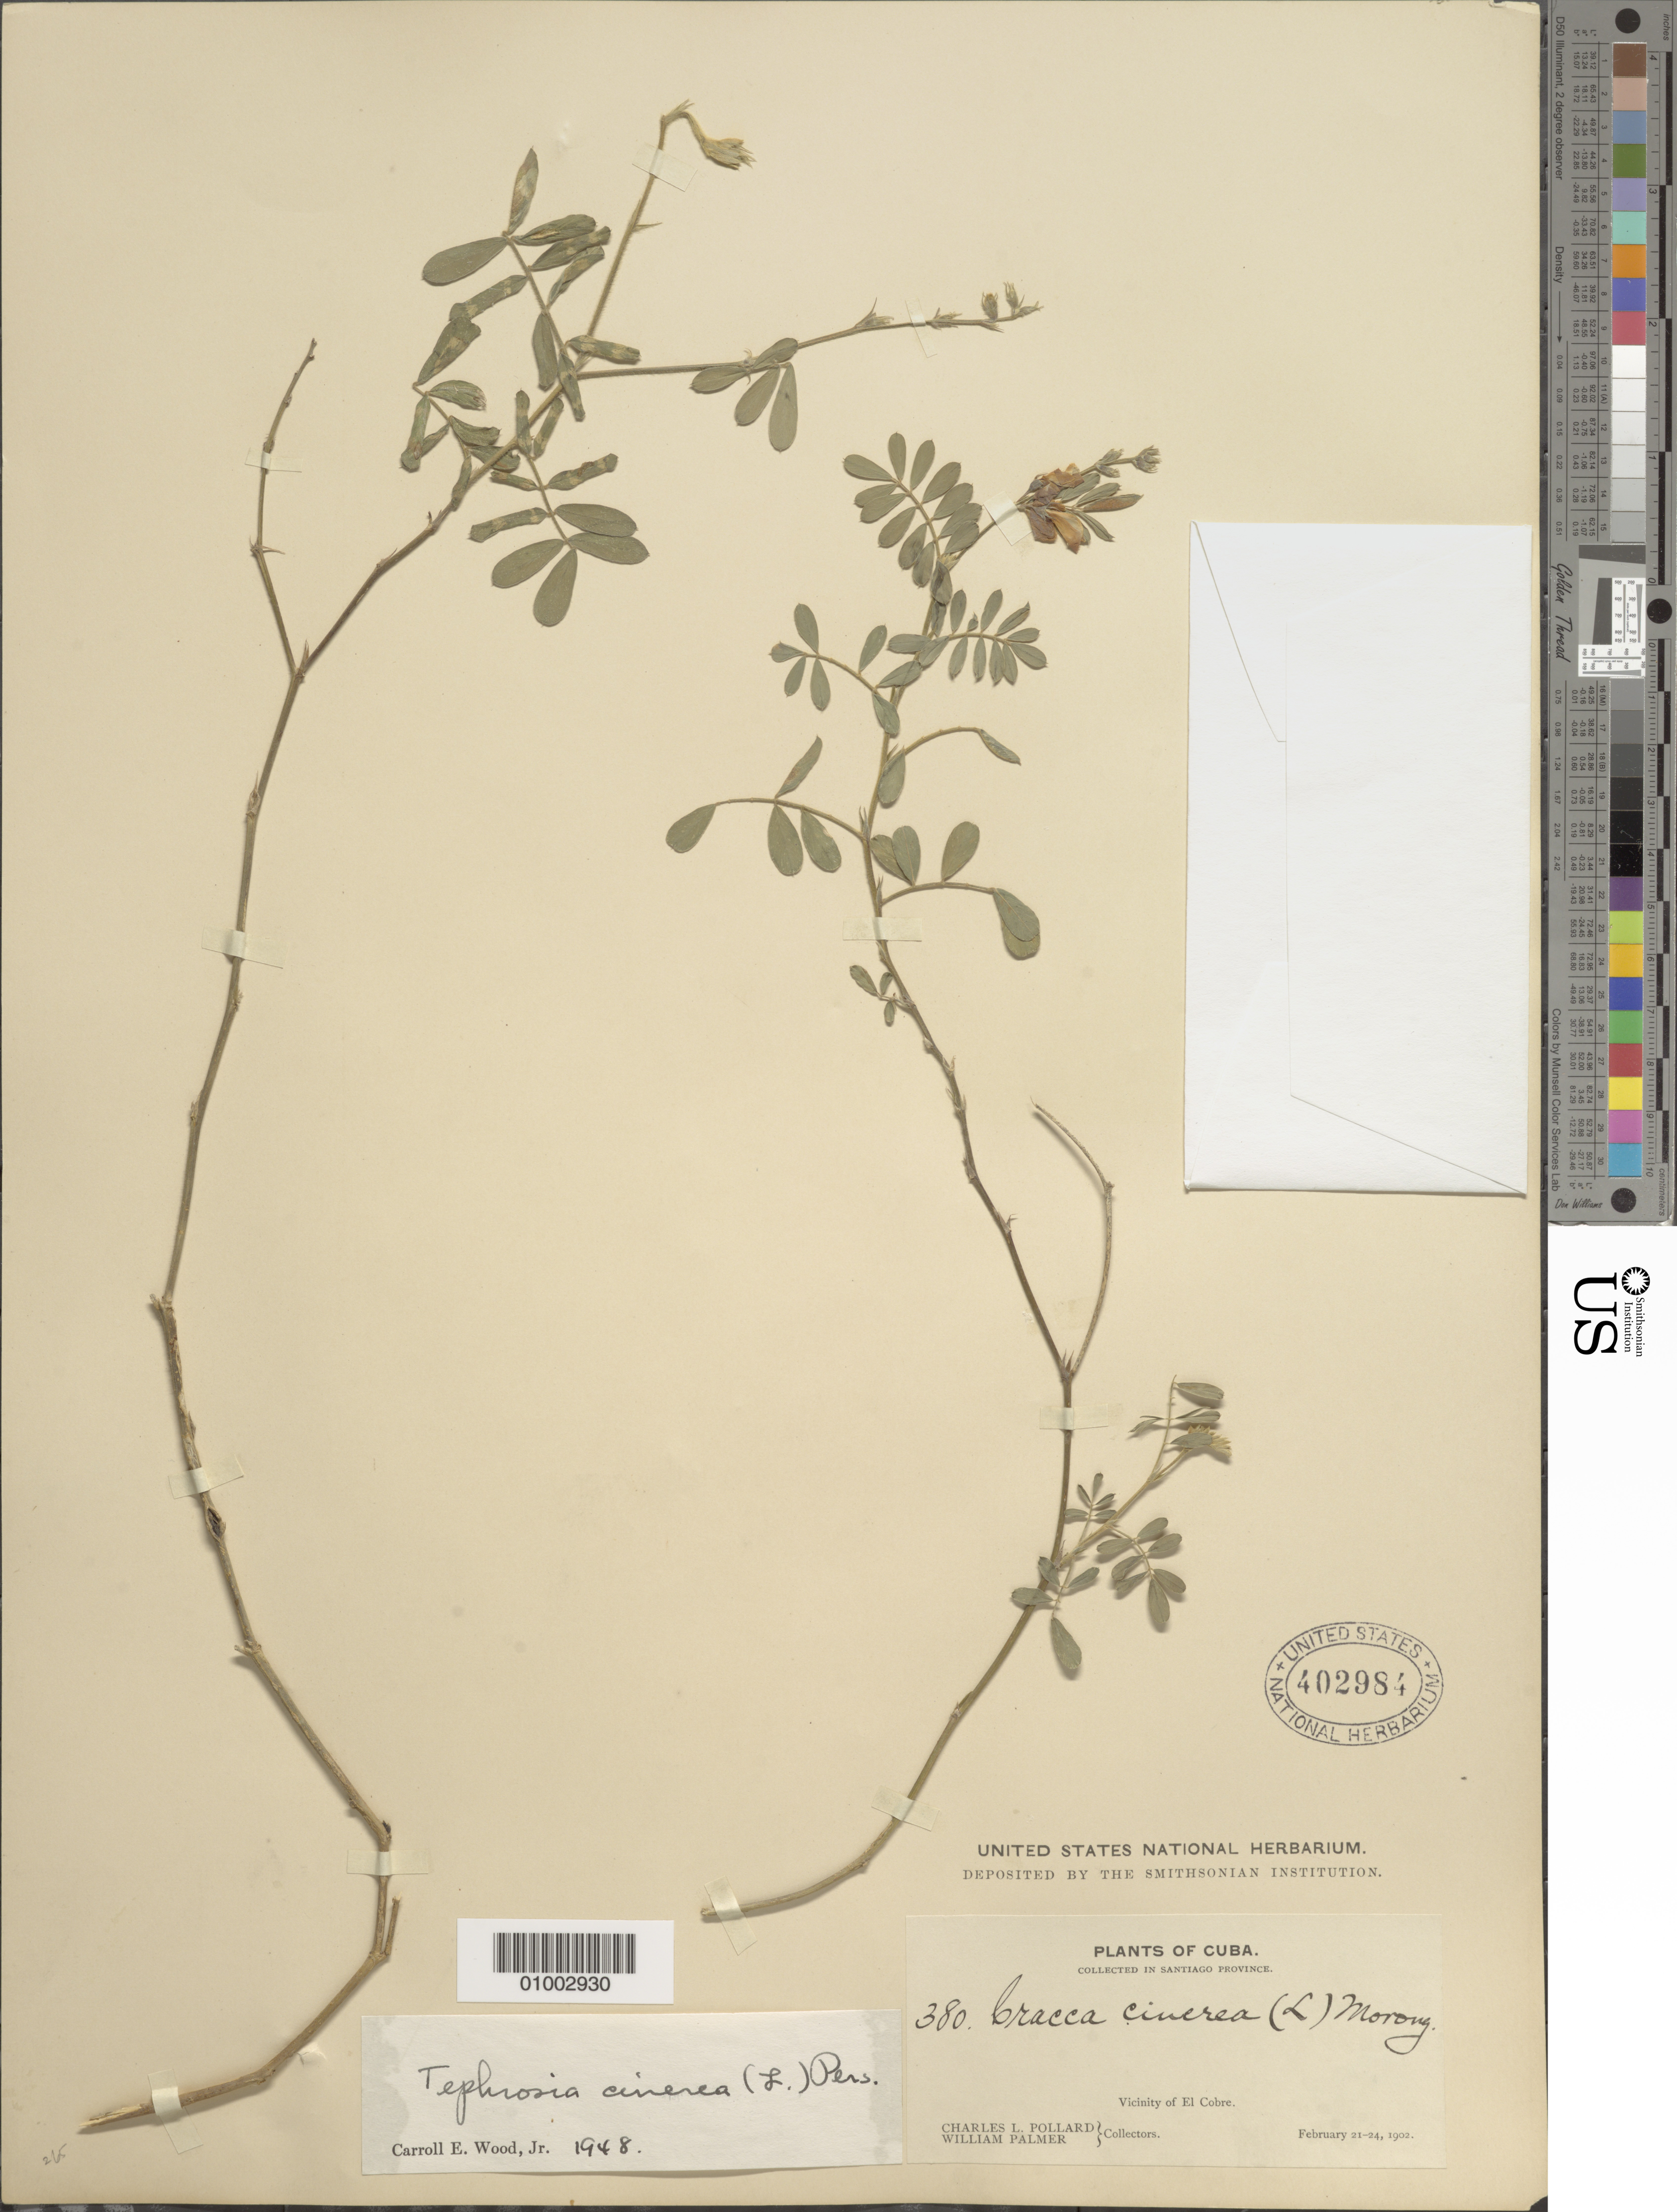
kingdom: Plantae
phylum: Tracheophyta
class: Magnoliopsida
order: Fabales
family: Fabaceae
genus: Tephrosia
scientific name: Tephrosia cinerea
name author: (L.) Pers.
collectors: C. L. Pollard & W. Palmer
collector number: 380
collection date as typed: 21 Feb 1902 to 24 Feb 1902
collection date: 1902-02-21/1902-02-24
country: Cuba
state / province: Santiago de Cuba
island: Cuba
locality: El Cobre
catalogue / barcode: US 402984